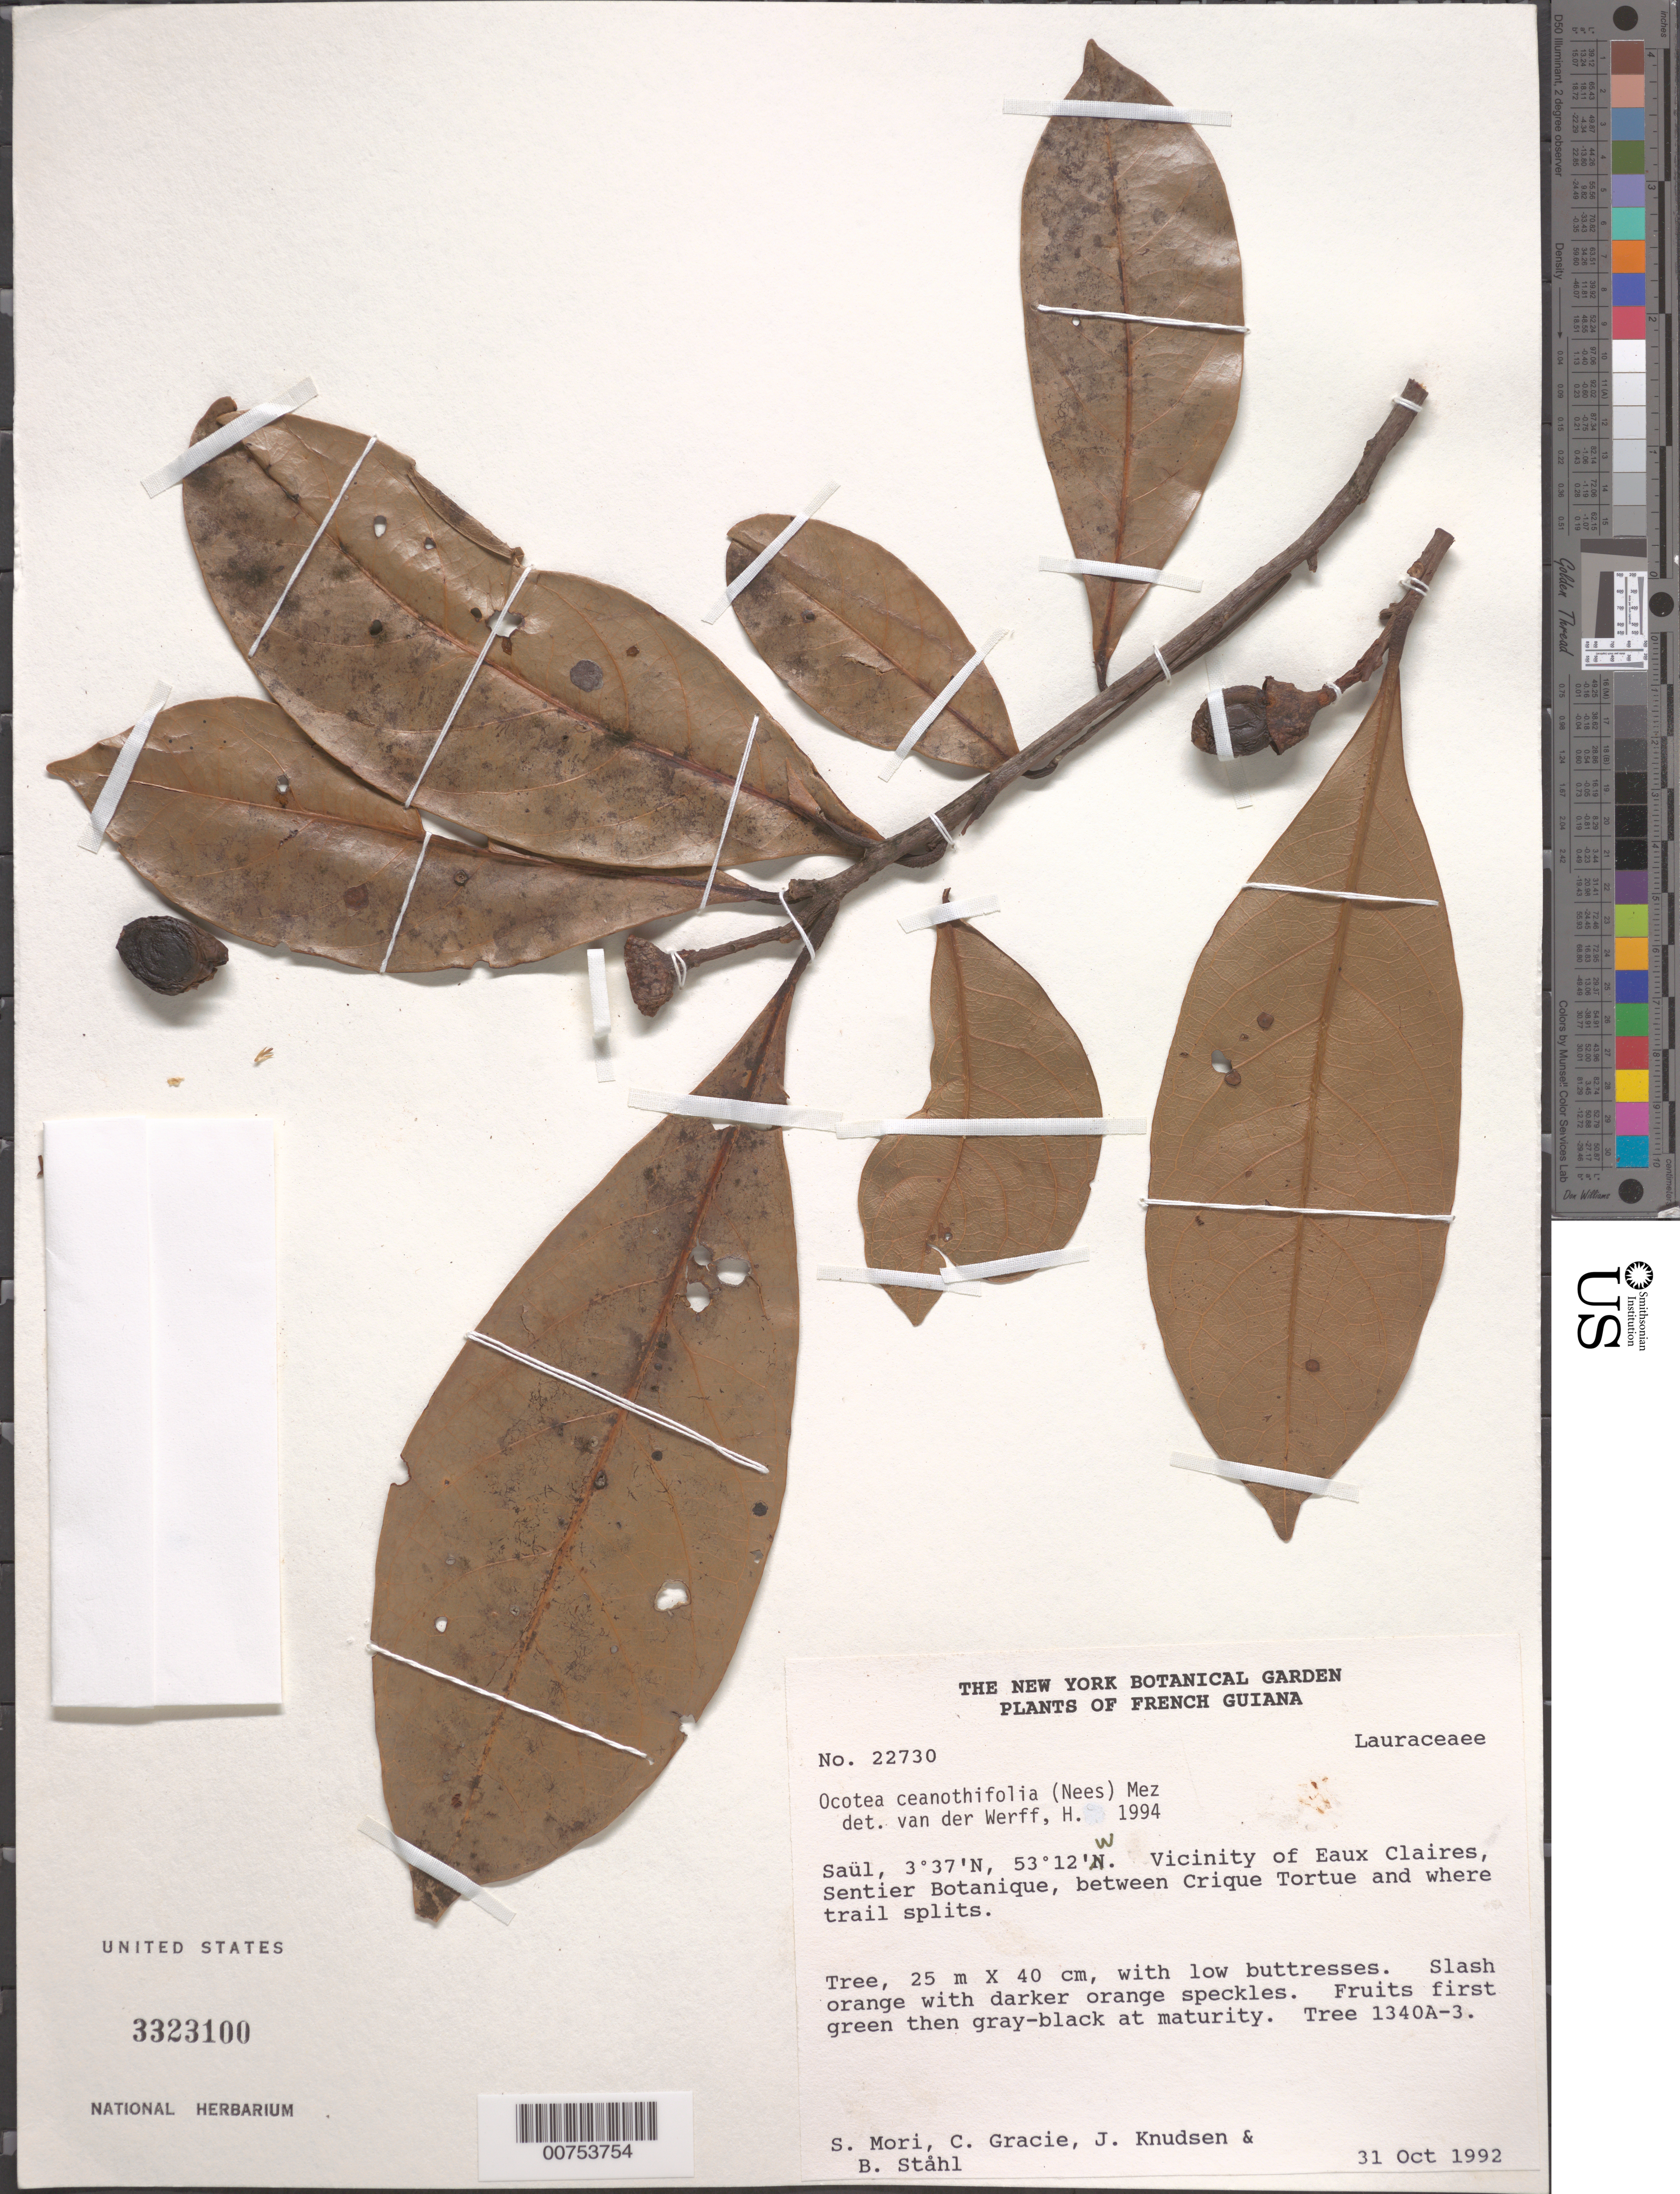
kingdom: Plantae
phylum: Tracheophyta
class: Magnoliopsida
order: Laurales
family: Lauraceae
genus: Ocotea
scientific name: Ocotea ceanothifolia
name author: (Nees) Mez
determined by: van der Werff, H., (MO), Missouri Botanical Garden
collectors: S. Mori, C. A. Gracie, J. Knudsen & B. Ståhl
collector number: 22730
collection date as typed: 31-Oct-92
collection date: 1992-10-31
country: French Guiana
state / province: Saint-Laurent-du-Maroni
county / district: Saül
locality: Saül, vicinity of Eaux Claires, Sentier Botanique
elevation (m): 200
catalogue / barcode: US 3323100